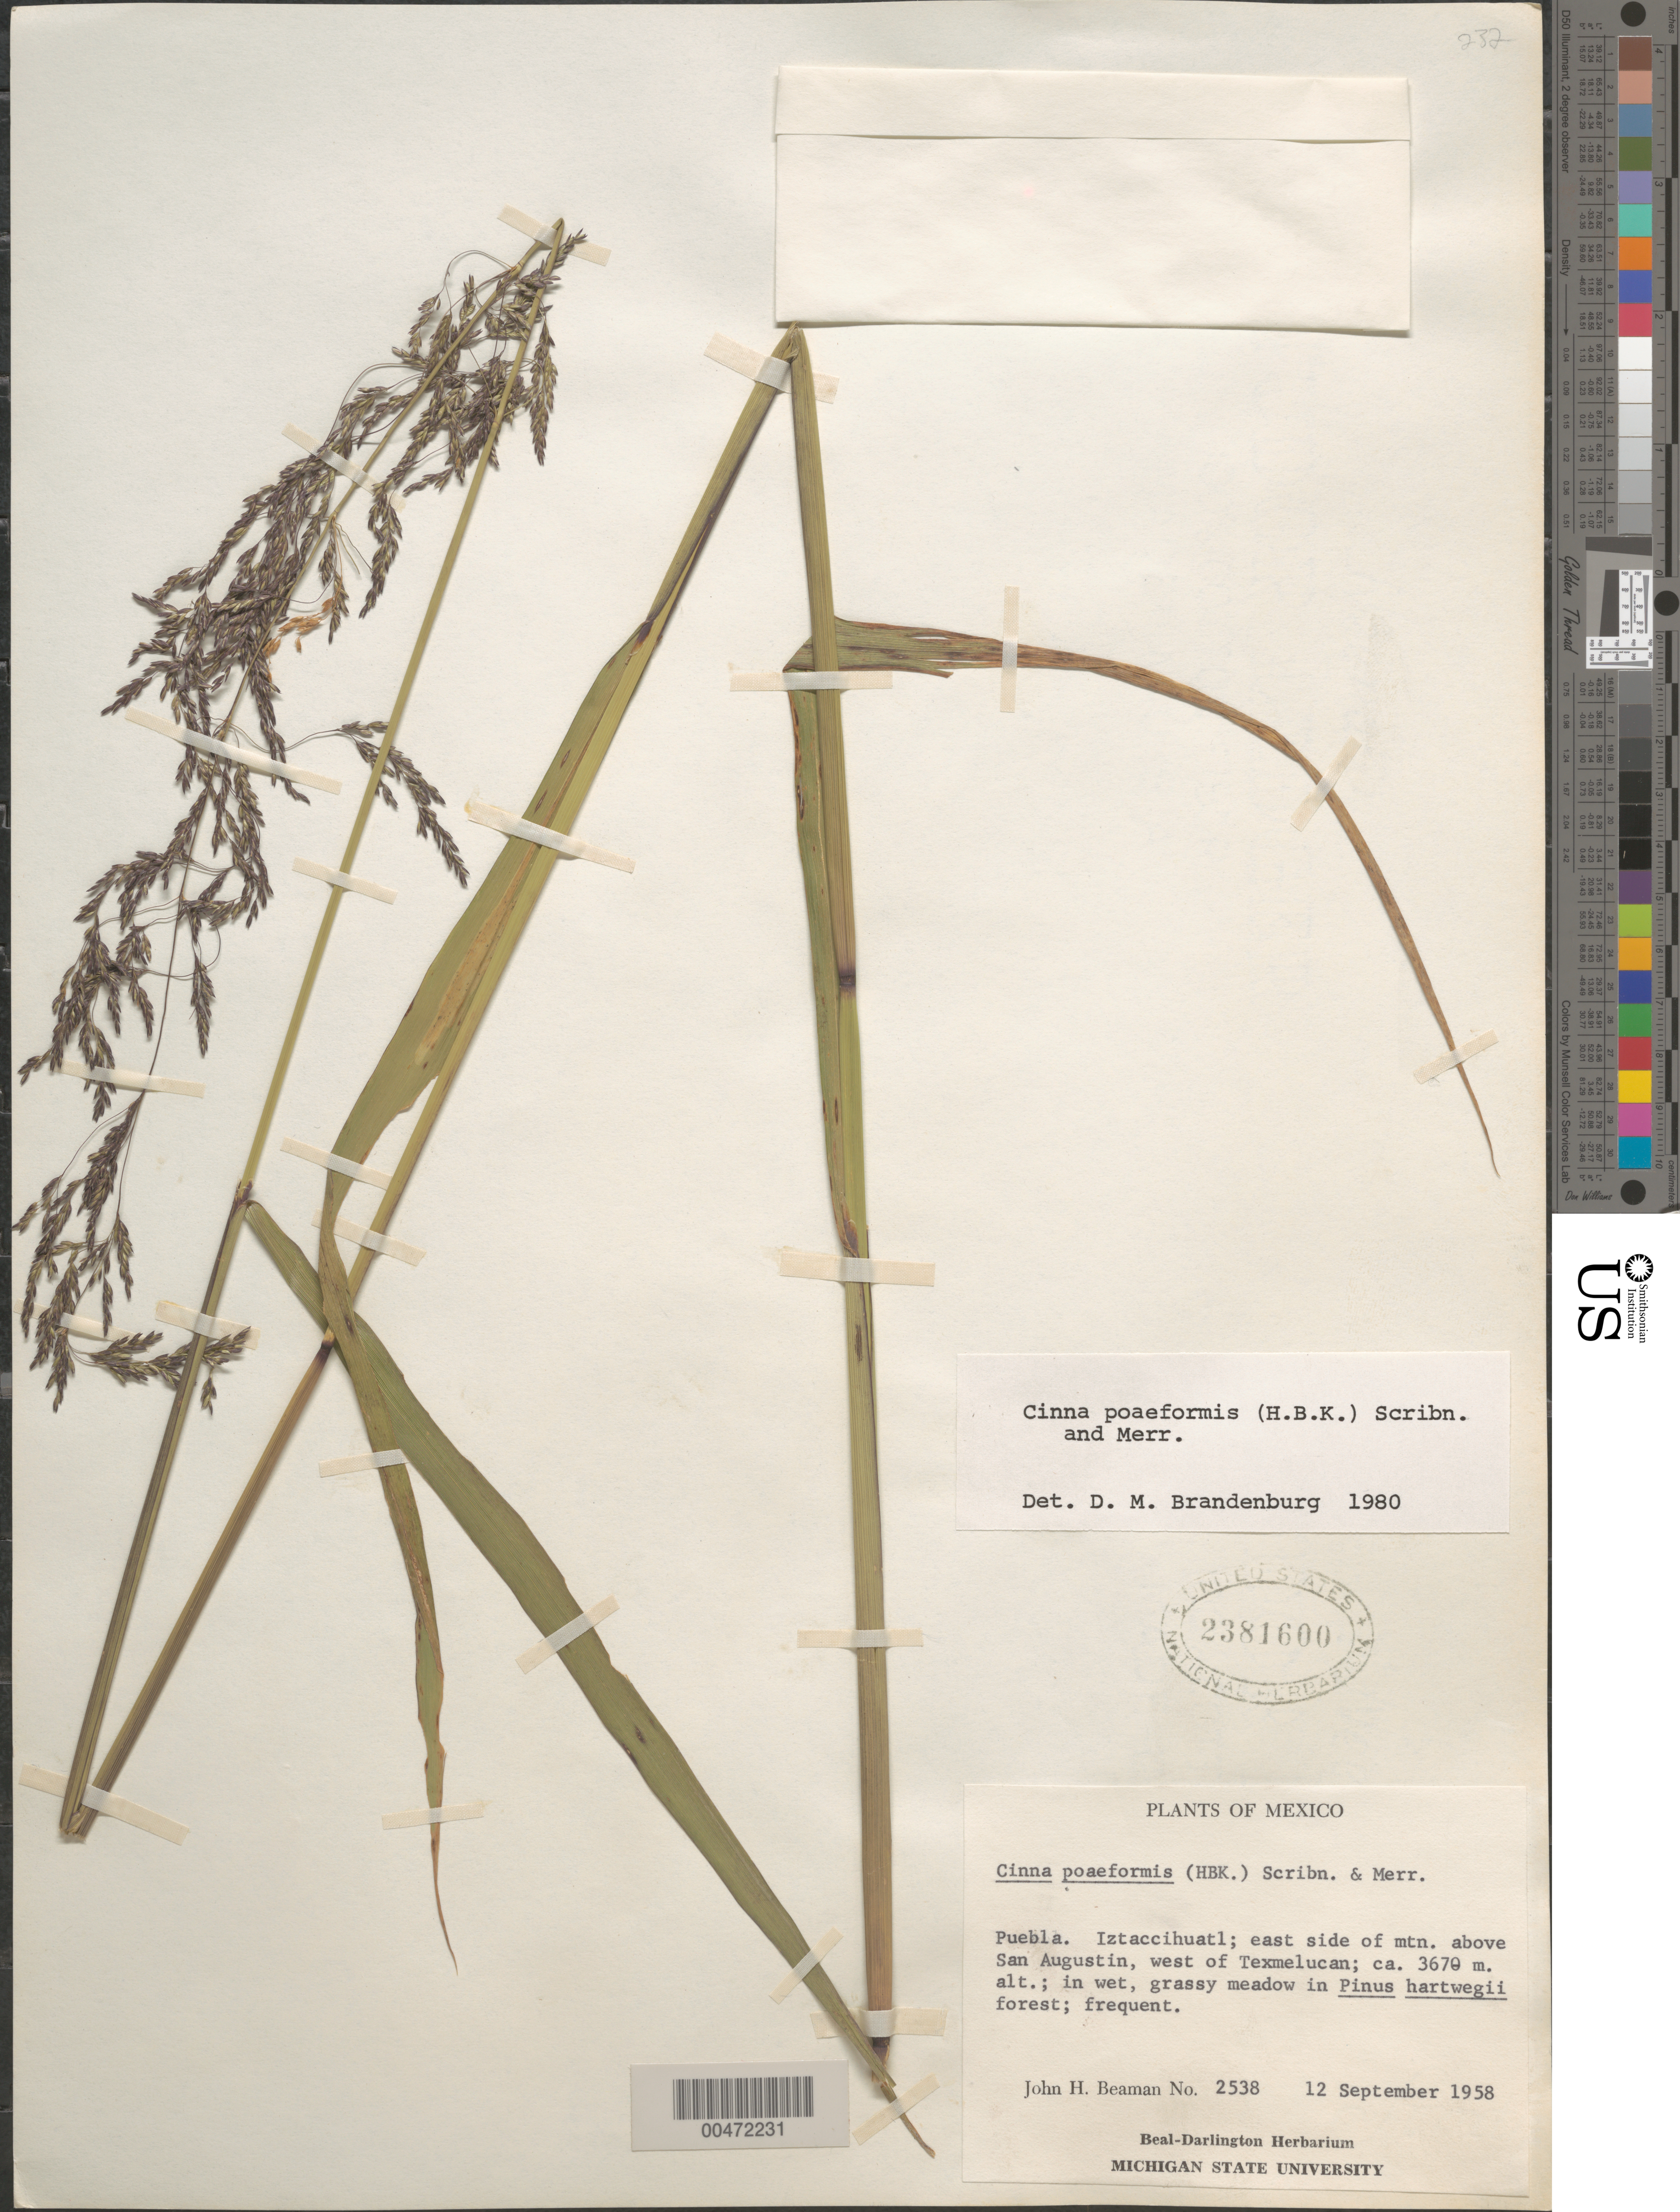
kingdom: Plantae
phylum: Tracheophyta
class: Liliopsida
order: Poales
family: Poaceae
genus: Cinna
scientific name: Cinna poiformis (Kunth) Scribn. & Merr.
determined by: Brandenburg, D. M.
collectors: J. H. Beaman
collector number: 2538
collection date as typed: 12 Sep 1958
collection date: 1958-09-12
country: Mexico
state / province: Puebla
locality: Iztaccihuatl, E side of mtn above San Augustin, W of Texmelucan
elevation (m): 3670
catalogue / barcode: US 2381600